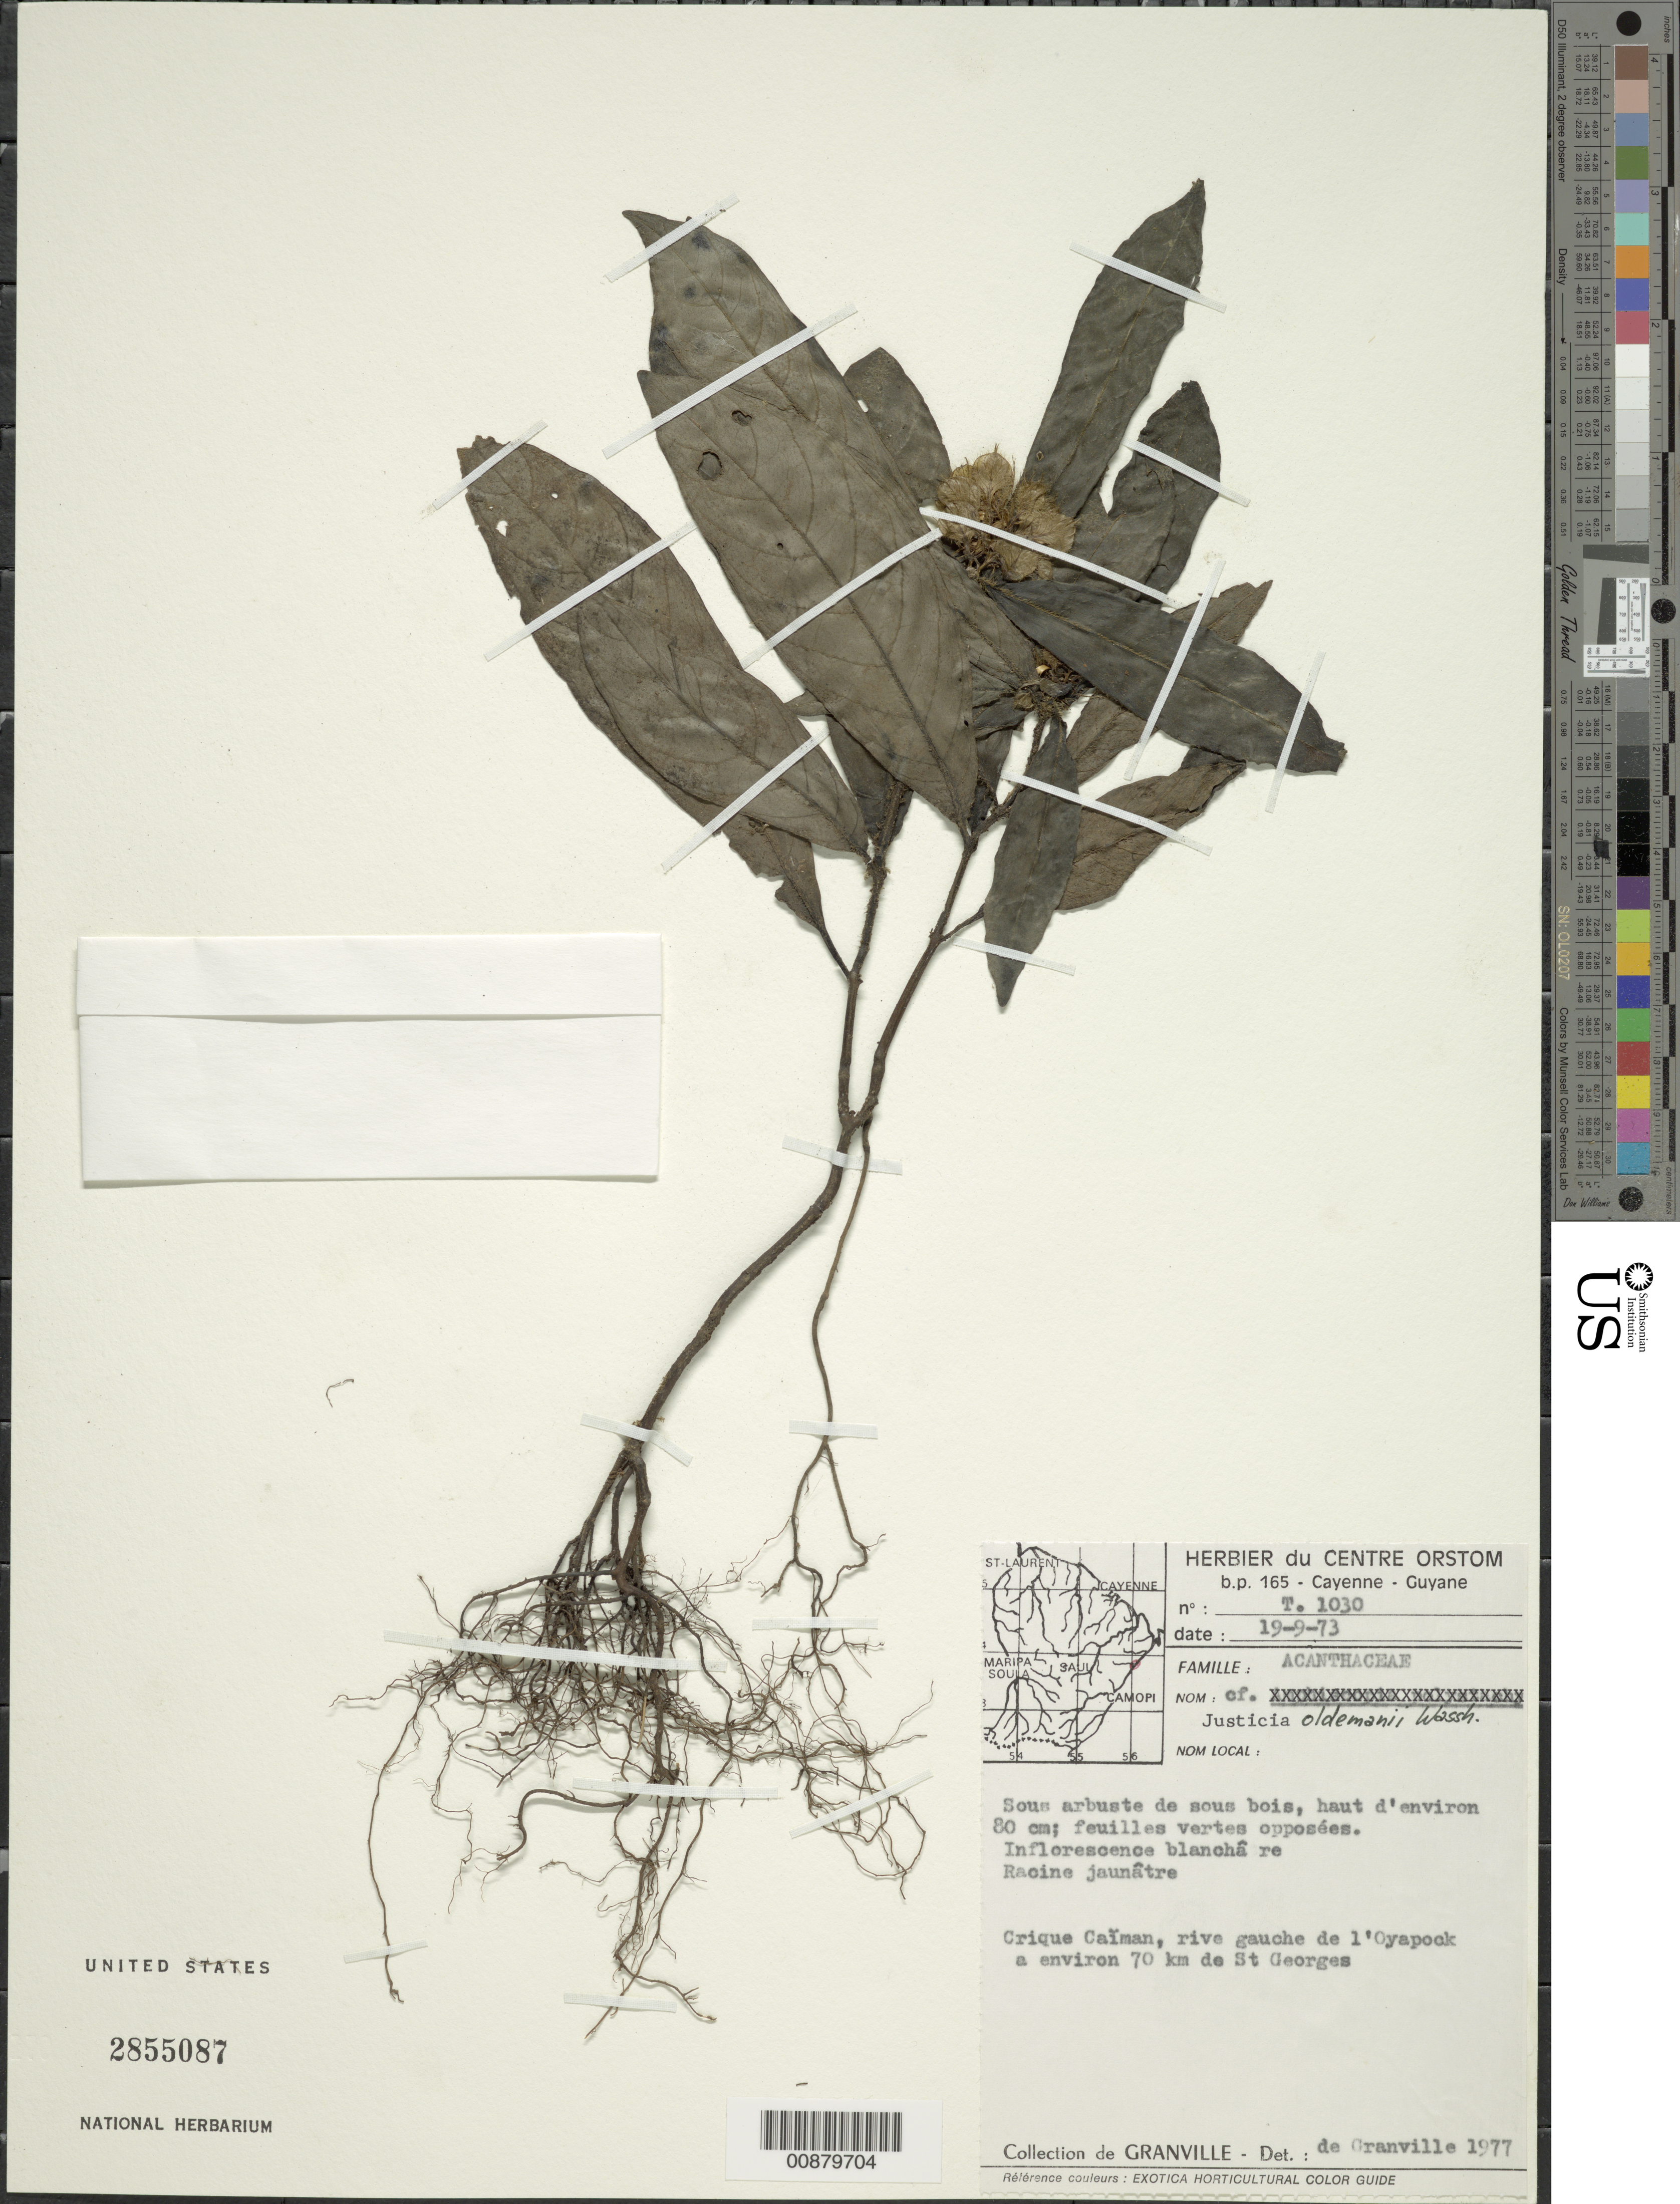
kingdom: Plantae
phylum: Tracheophyta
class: Magnoliopsida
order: Lamiales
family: Acanthaceae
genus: Justicia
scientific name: Justicia oldemanii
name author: Wassh.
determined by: Granville, J. J. de, (CAY), Institut de Recherche pour le Developpement (IRD) (FRENCH GUIANA)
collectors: J.-J. de Granville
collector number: T 1030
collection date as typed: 19-Sep-73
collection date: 1973-09-19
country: French Guiana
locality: Crique Caïman, rive gauche de l'Oyapock, 70 km de St. Georges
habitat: Sous arbuste de sous bois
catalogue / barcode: US 2855087